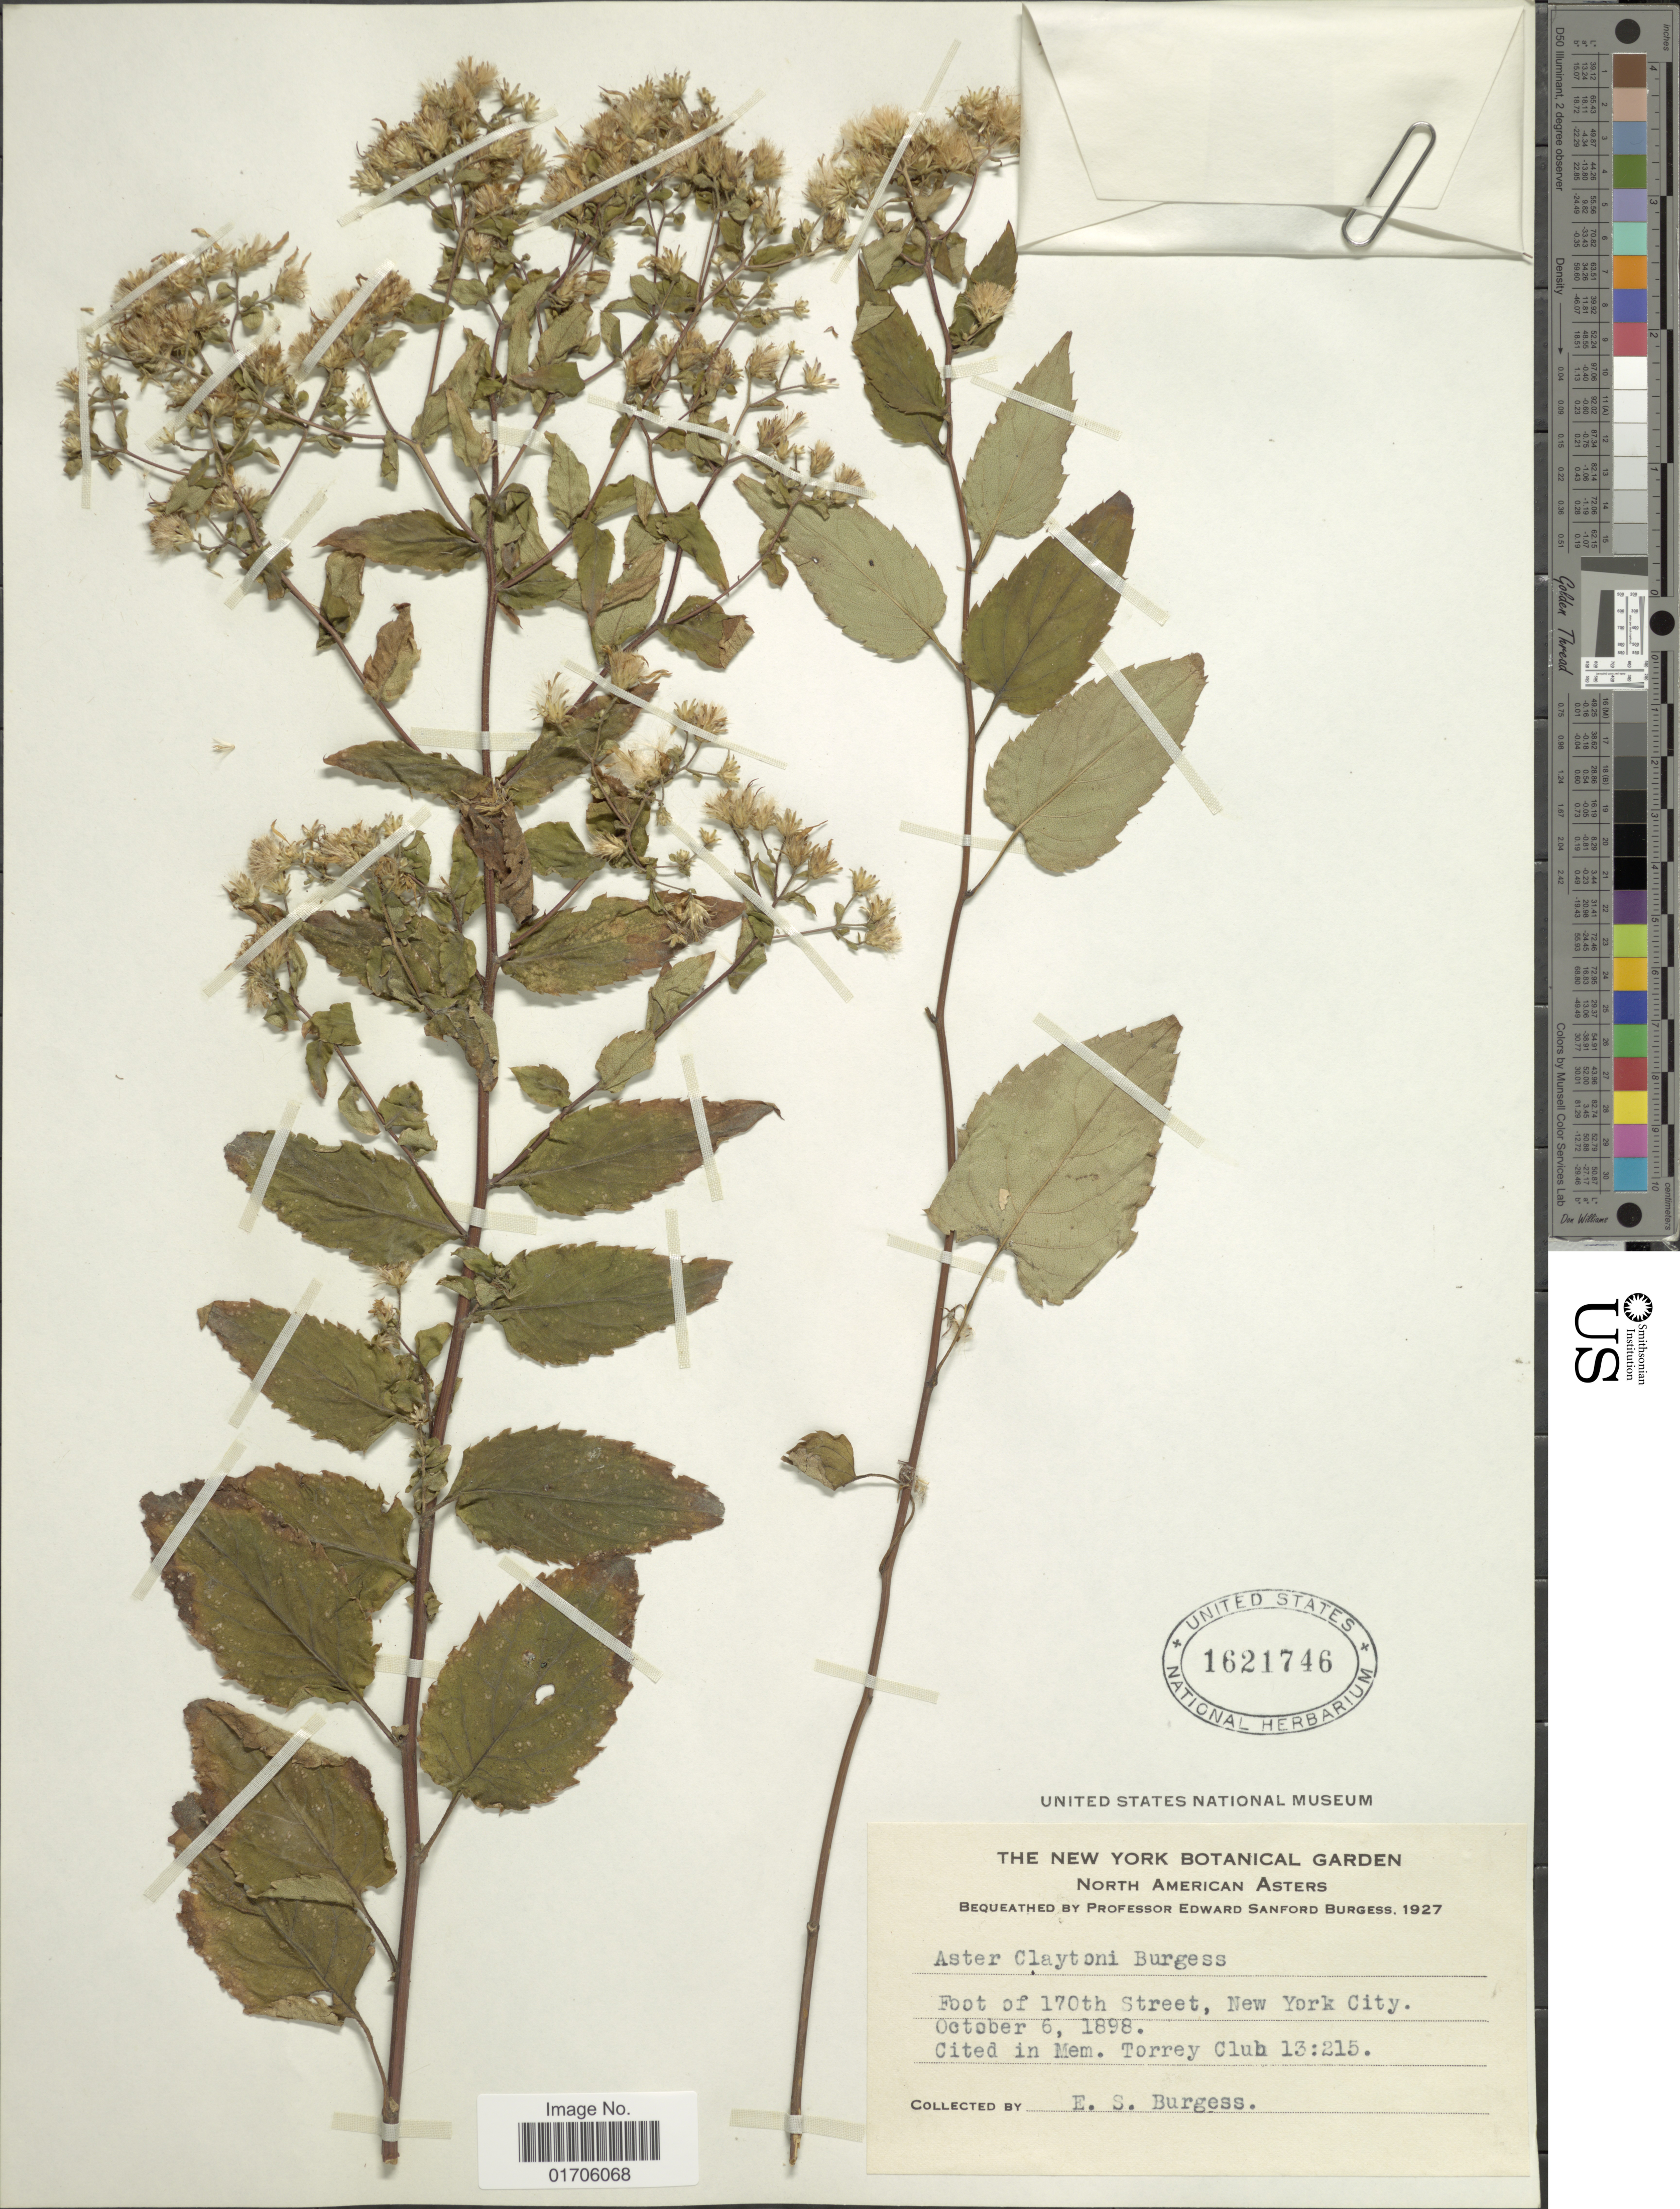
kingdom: Plantae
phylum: Tracheophyta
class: Magnoliopsida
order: Asterales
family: Asteraceae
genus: Aster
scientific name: Aster claytonii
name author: E.S. Burgess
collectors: E. Burgess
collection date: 1898-10-06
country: United States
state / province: New York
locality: Foot of 170th Street, New York City.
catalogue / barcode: US 1621746